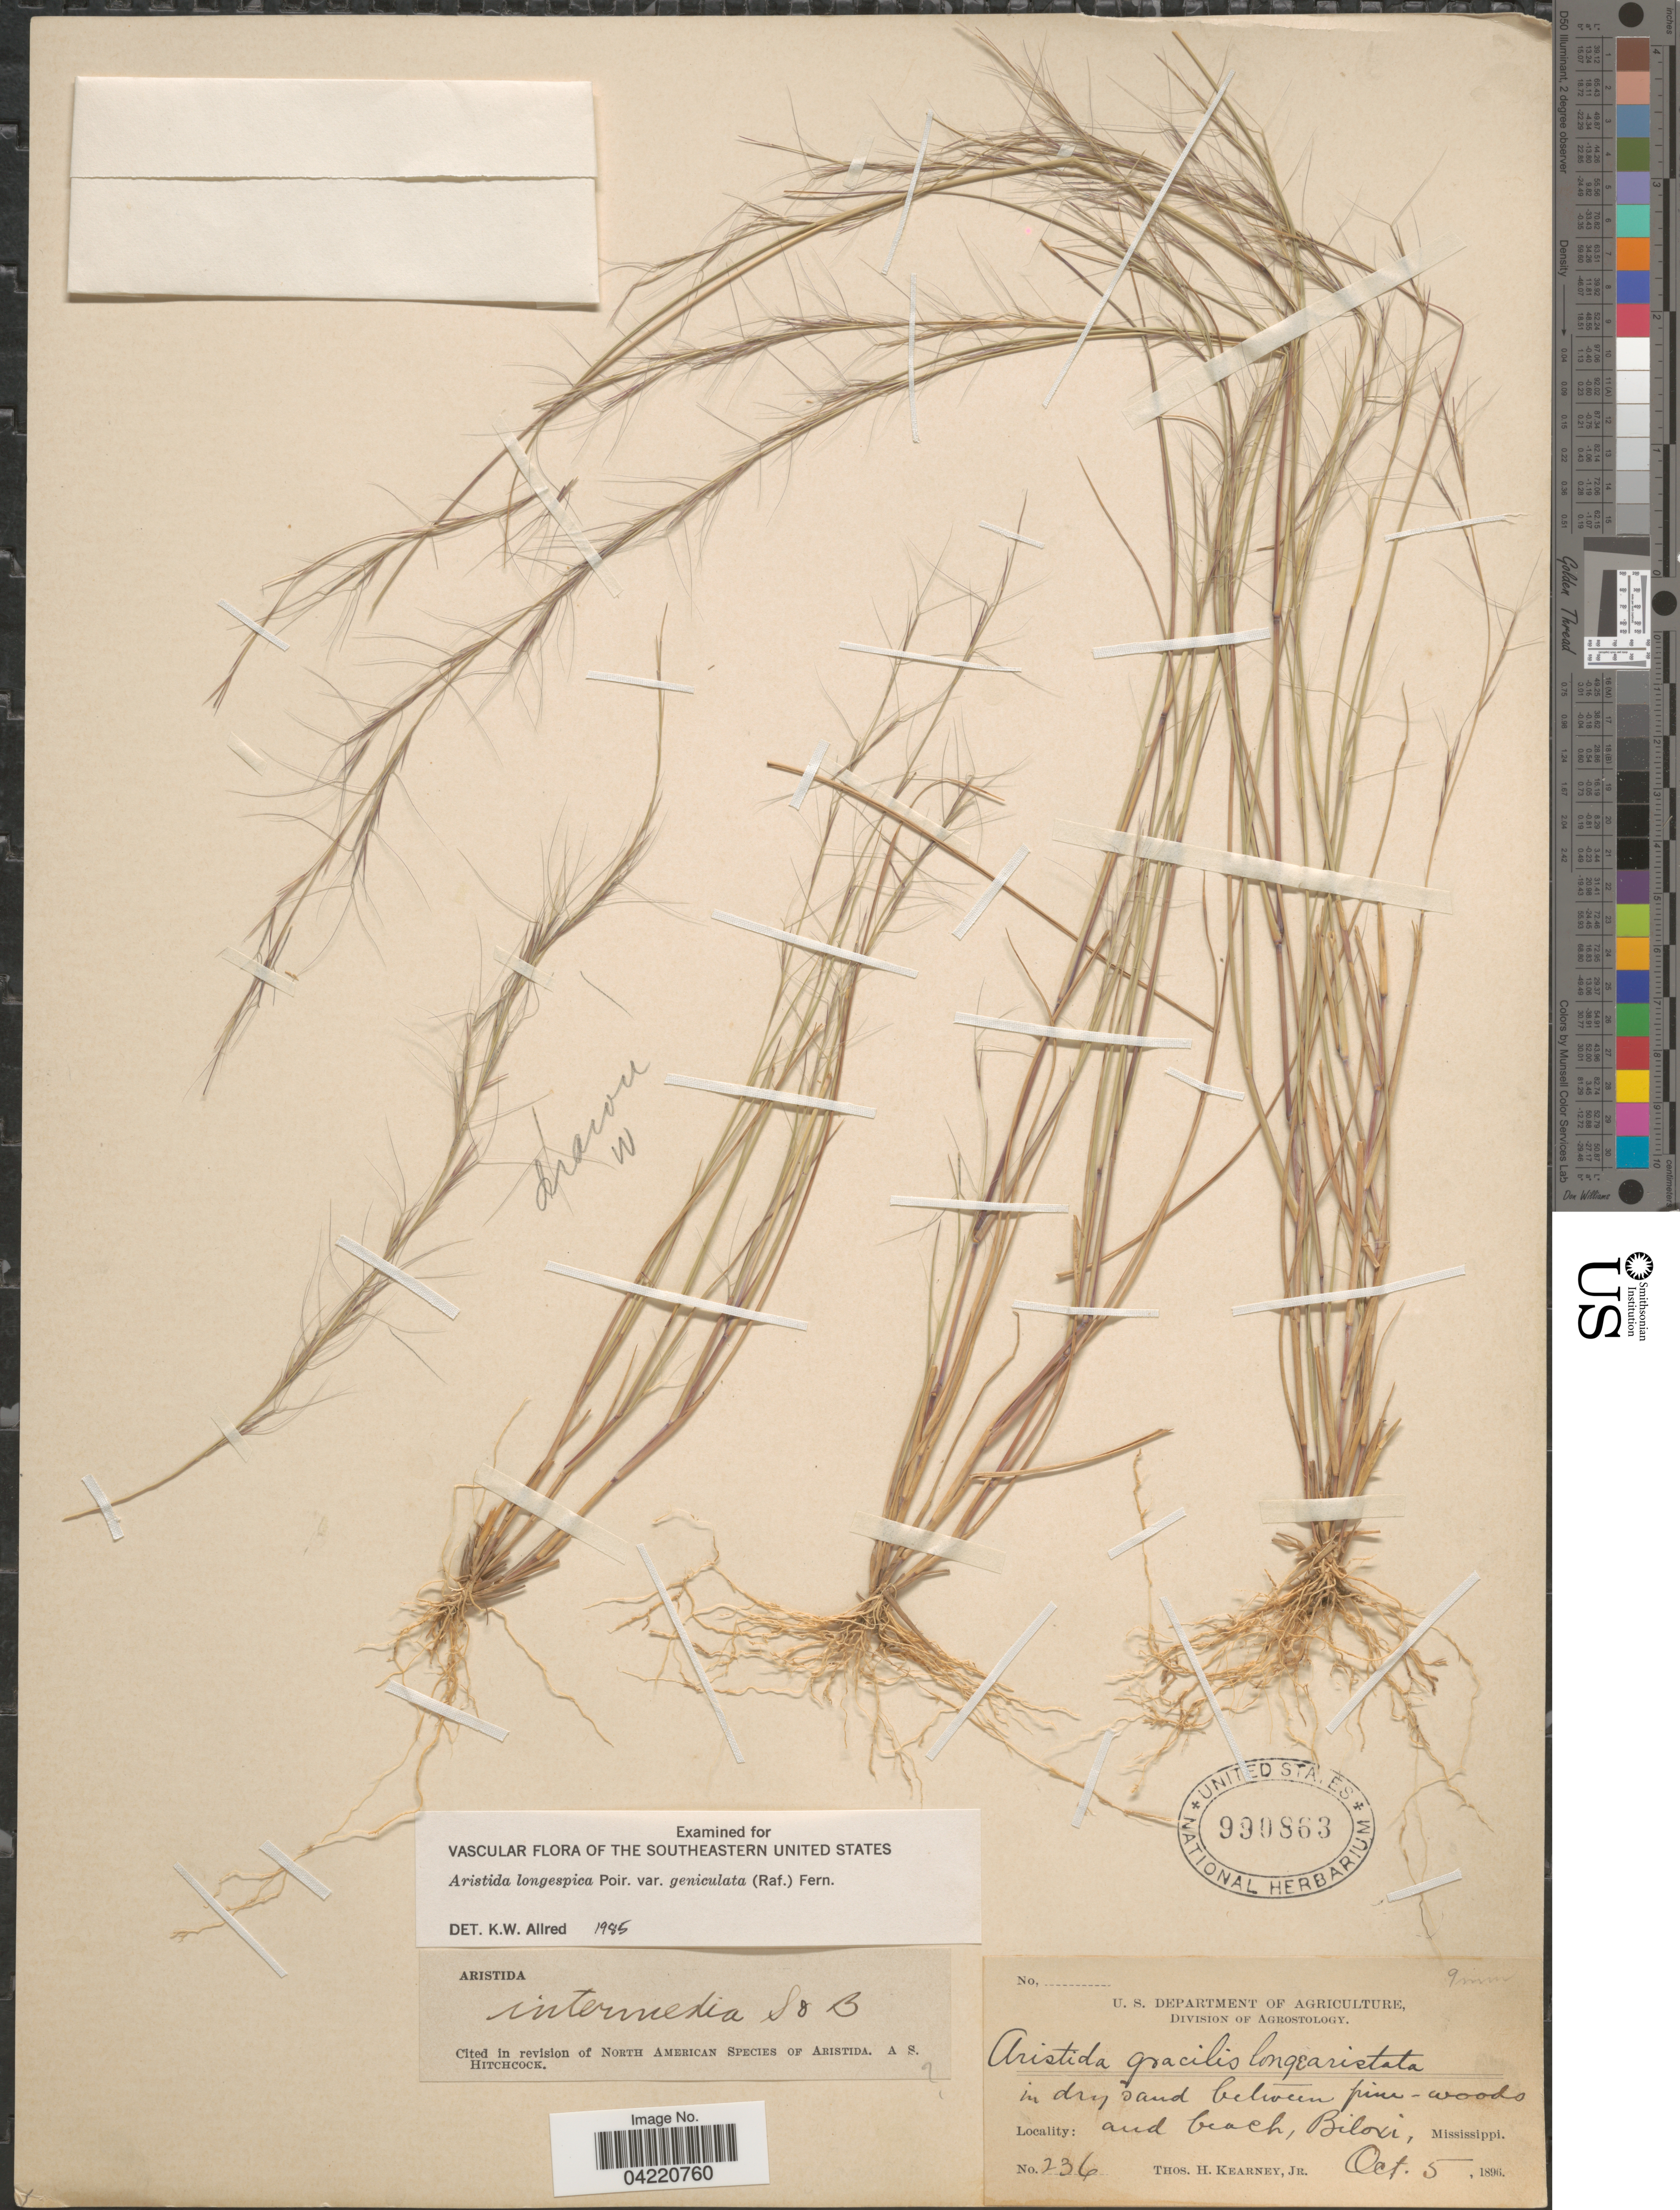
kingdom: Plantae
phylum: Tracheophyta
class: Liliopsida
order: Poales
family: Poaceae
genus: Aristida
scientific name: Aristida longespica var. geniculata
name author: (Raf.) Fernald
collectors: T. H. Kearney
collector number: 236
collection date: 1896-10-05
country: United States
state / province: Mississippi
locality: In dry sand between pine-woods and beach, Biloxi.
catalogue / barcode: US 990863